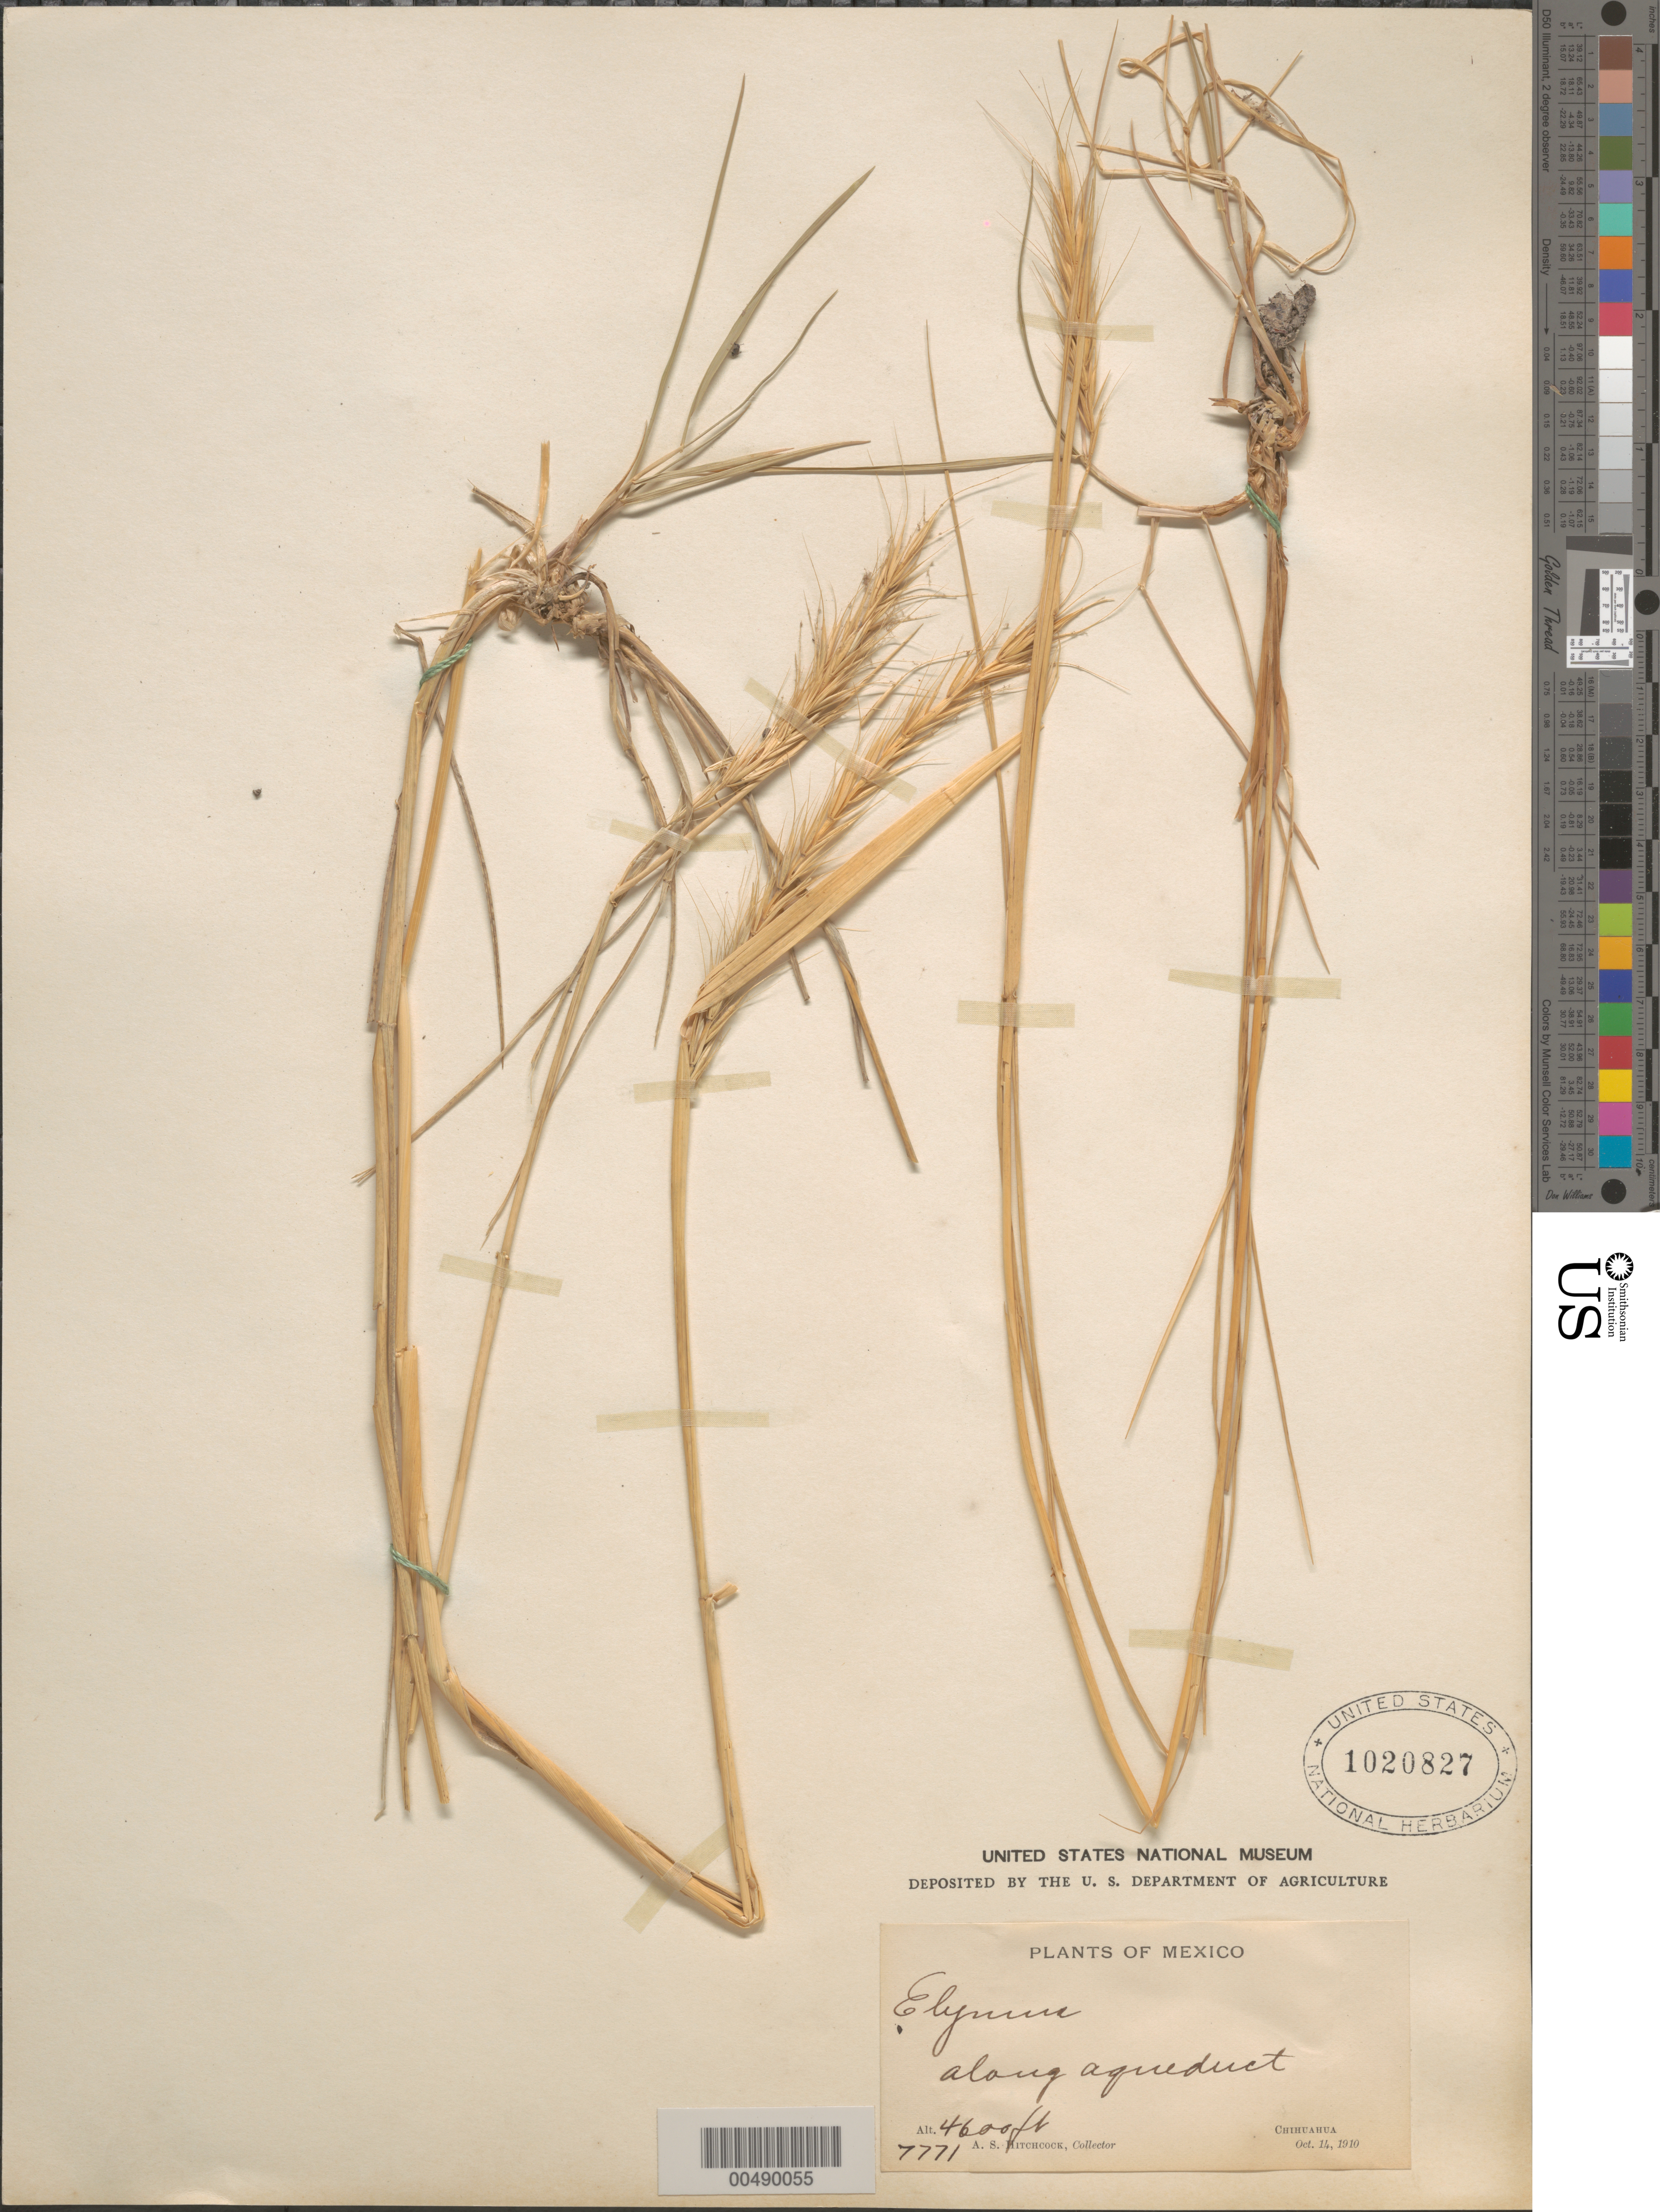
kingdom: Plantae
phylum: Tracheophyta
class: Liliopsida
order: Poales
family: Poaceae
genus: Elymus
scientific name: Elymus canadensis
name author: L.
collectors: A. S. Hitchcock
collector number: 7771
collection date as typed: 14 Oct 1910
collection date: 1910-10-14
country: Mexico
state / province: Chihuahua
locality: Chihuahua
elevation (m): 1402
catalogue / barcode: US 1020827